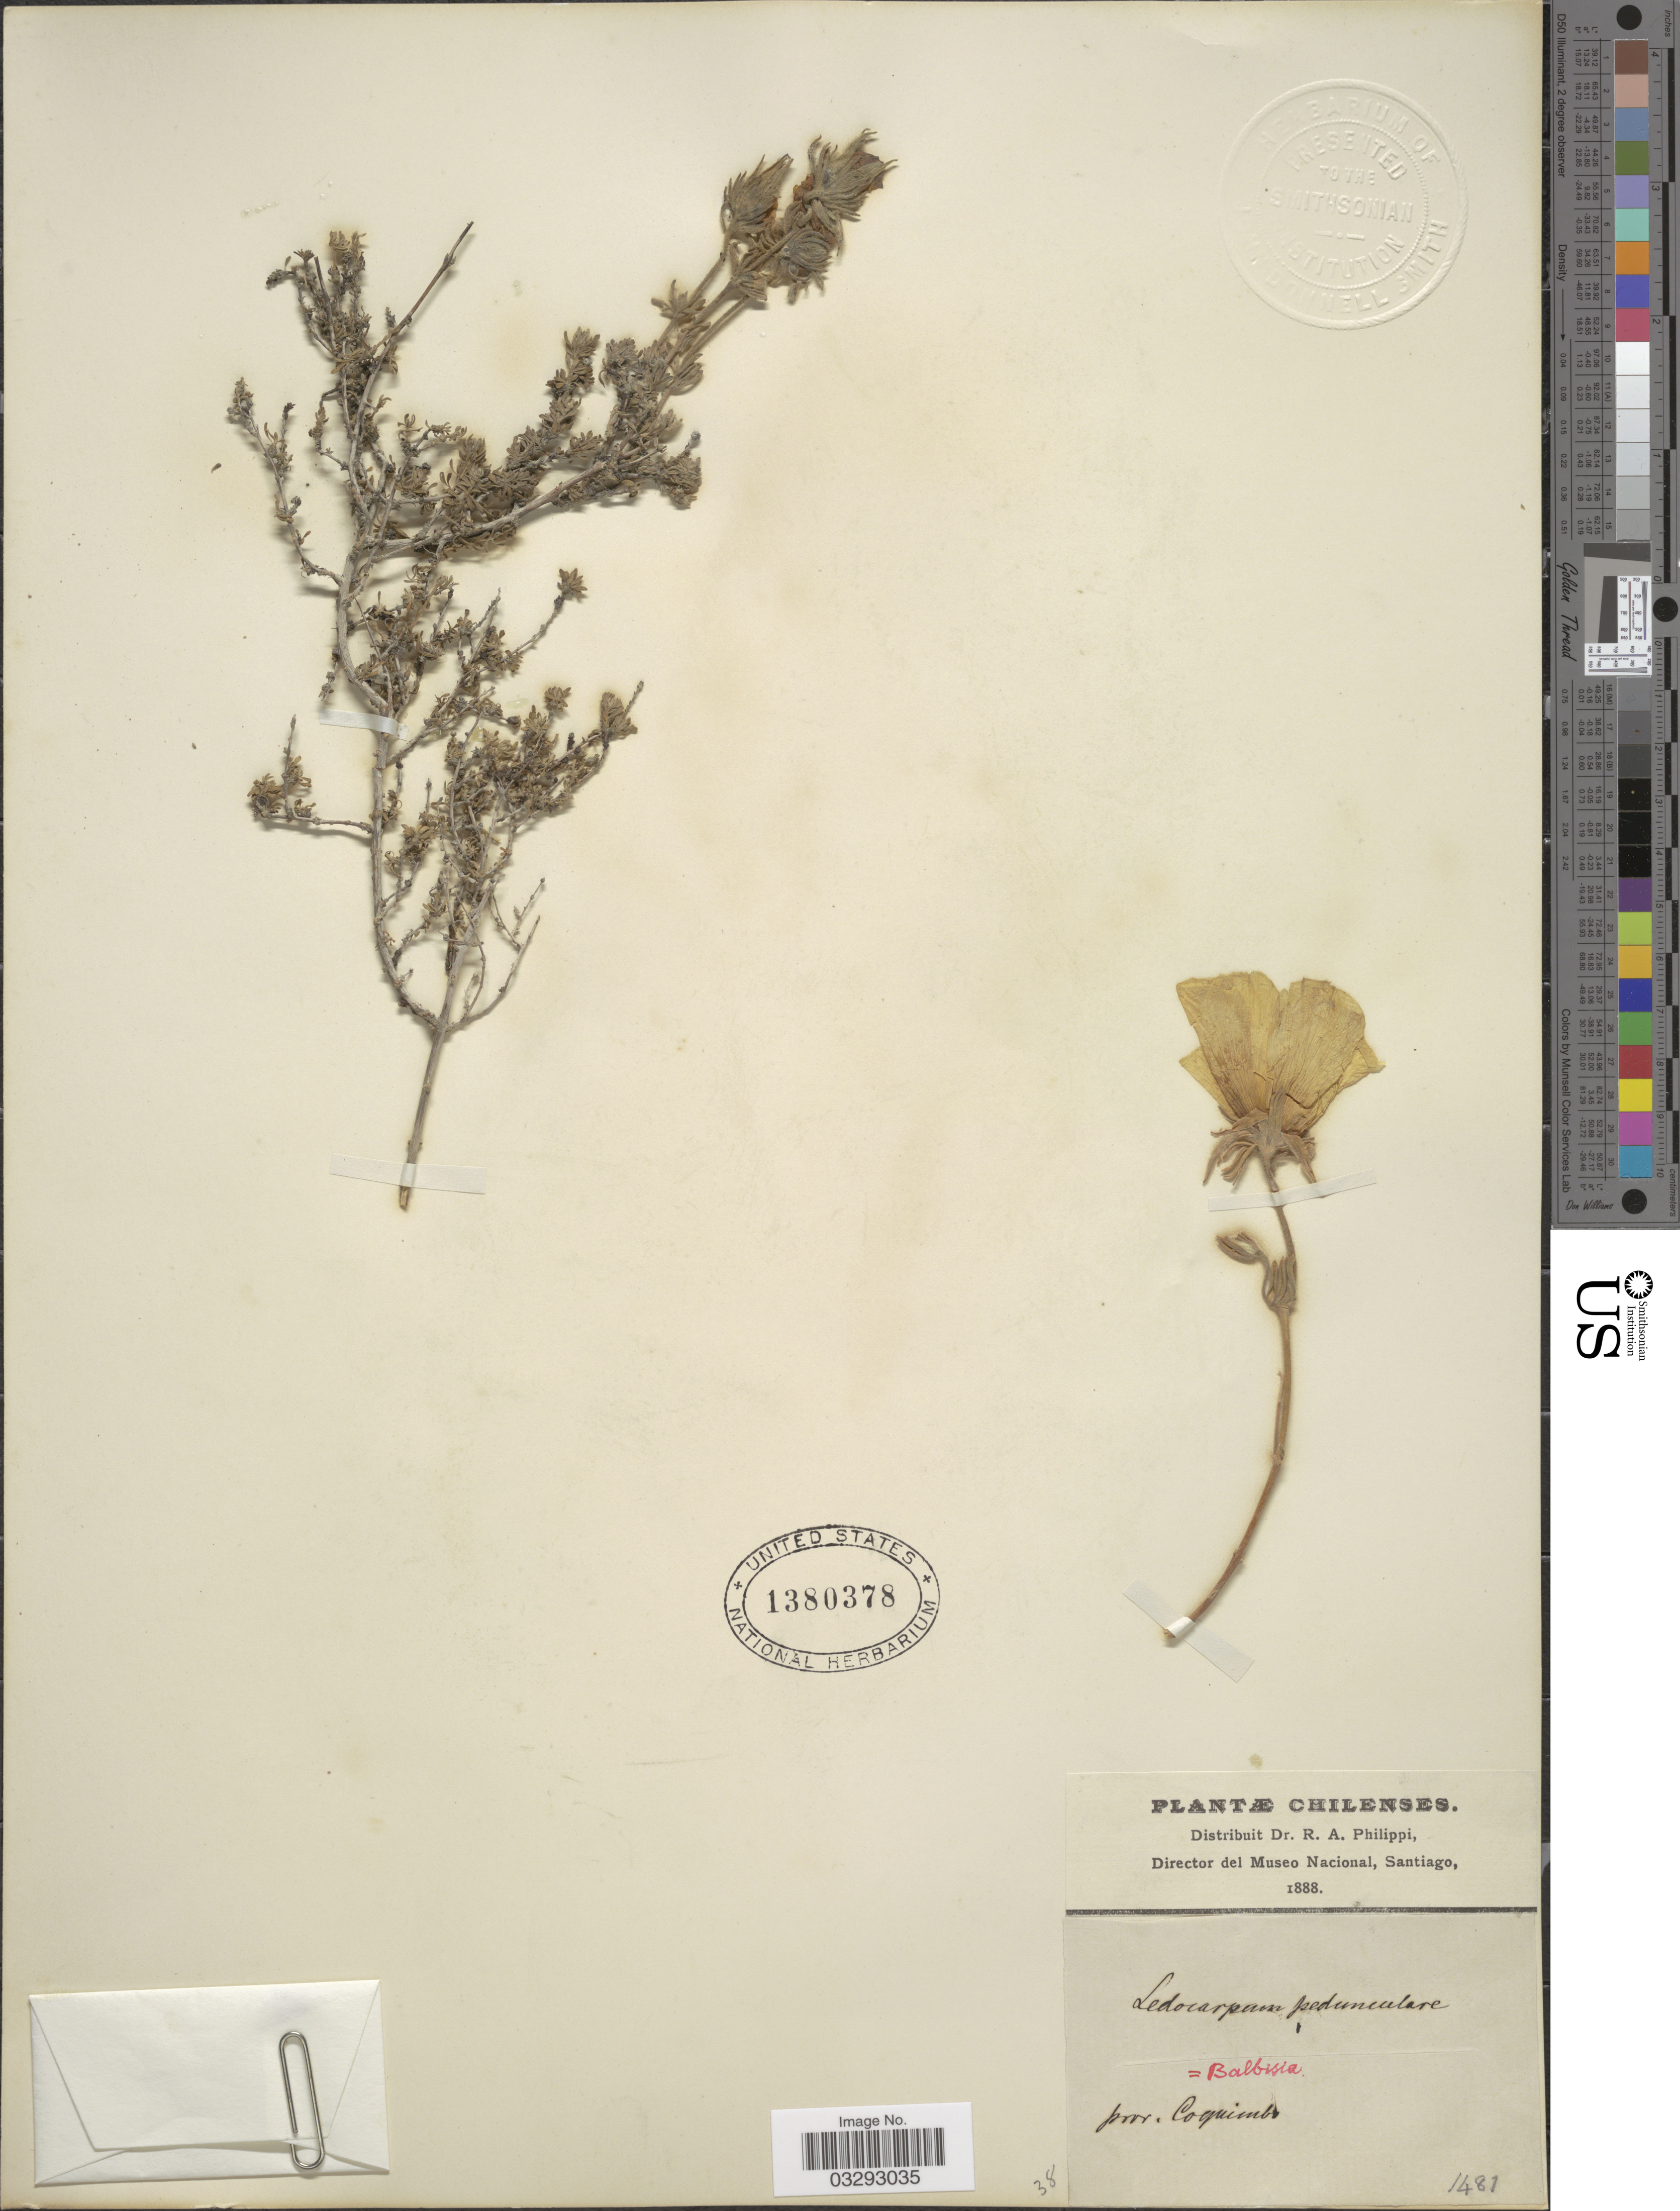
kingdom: Plantae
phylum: Tracheophyta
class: Magnoliopsida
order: Geraniales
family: Vivianiaceae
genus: Balbisia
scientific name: Balbisia peduncularis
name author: (Lindl.) D. Don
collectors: ex. herb. R.A. Philippi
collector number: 1481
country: Chile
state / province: Coquimbo (IV)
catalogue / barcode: US 1380378